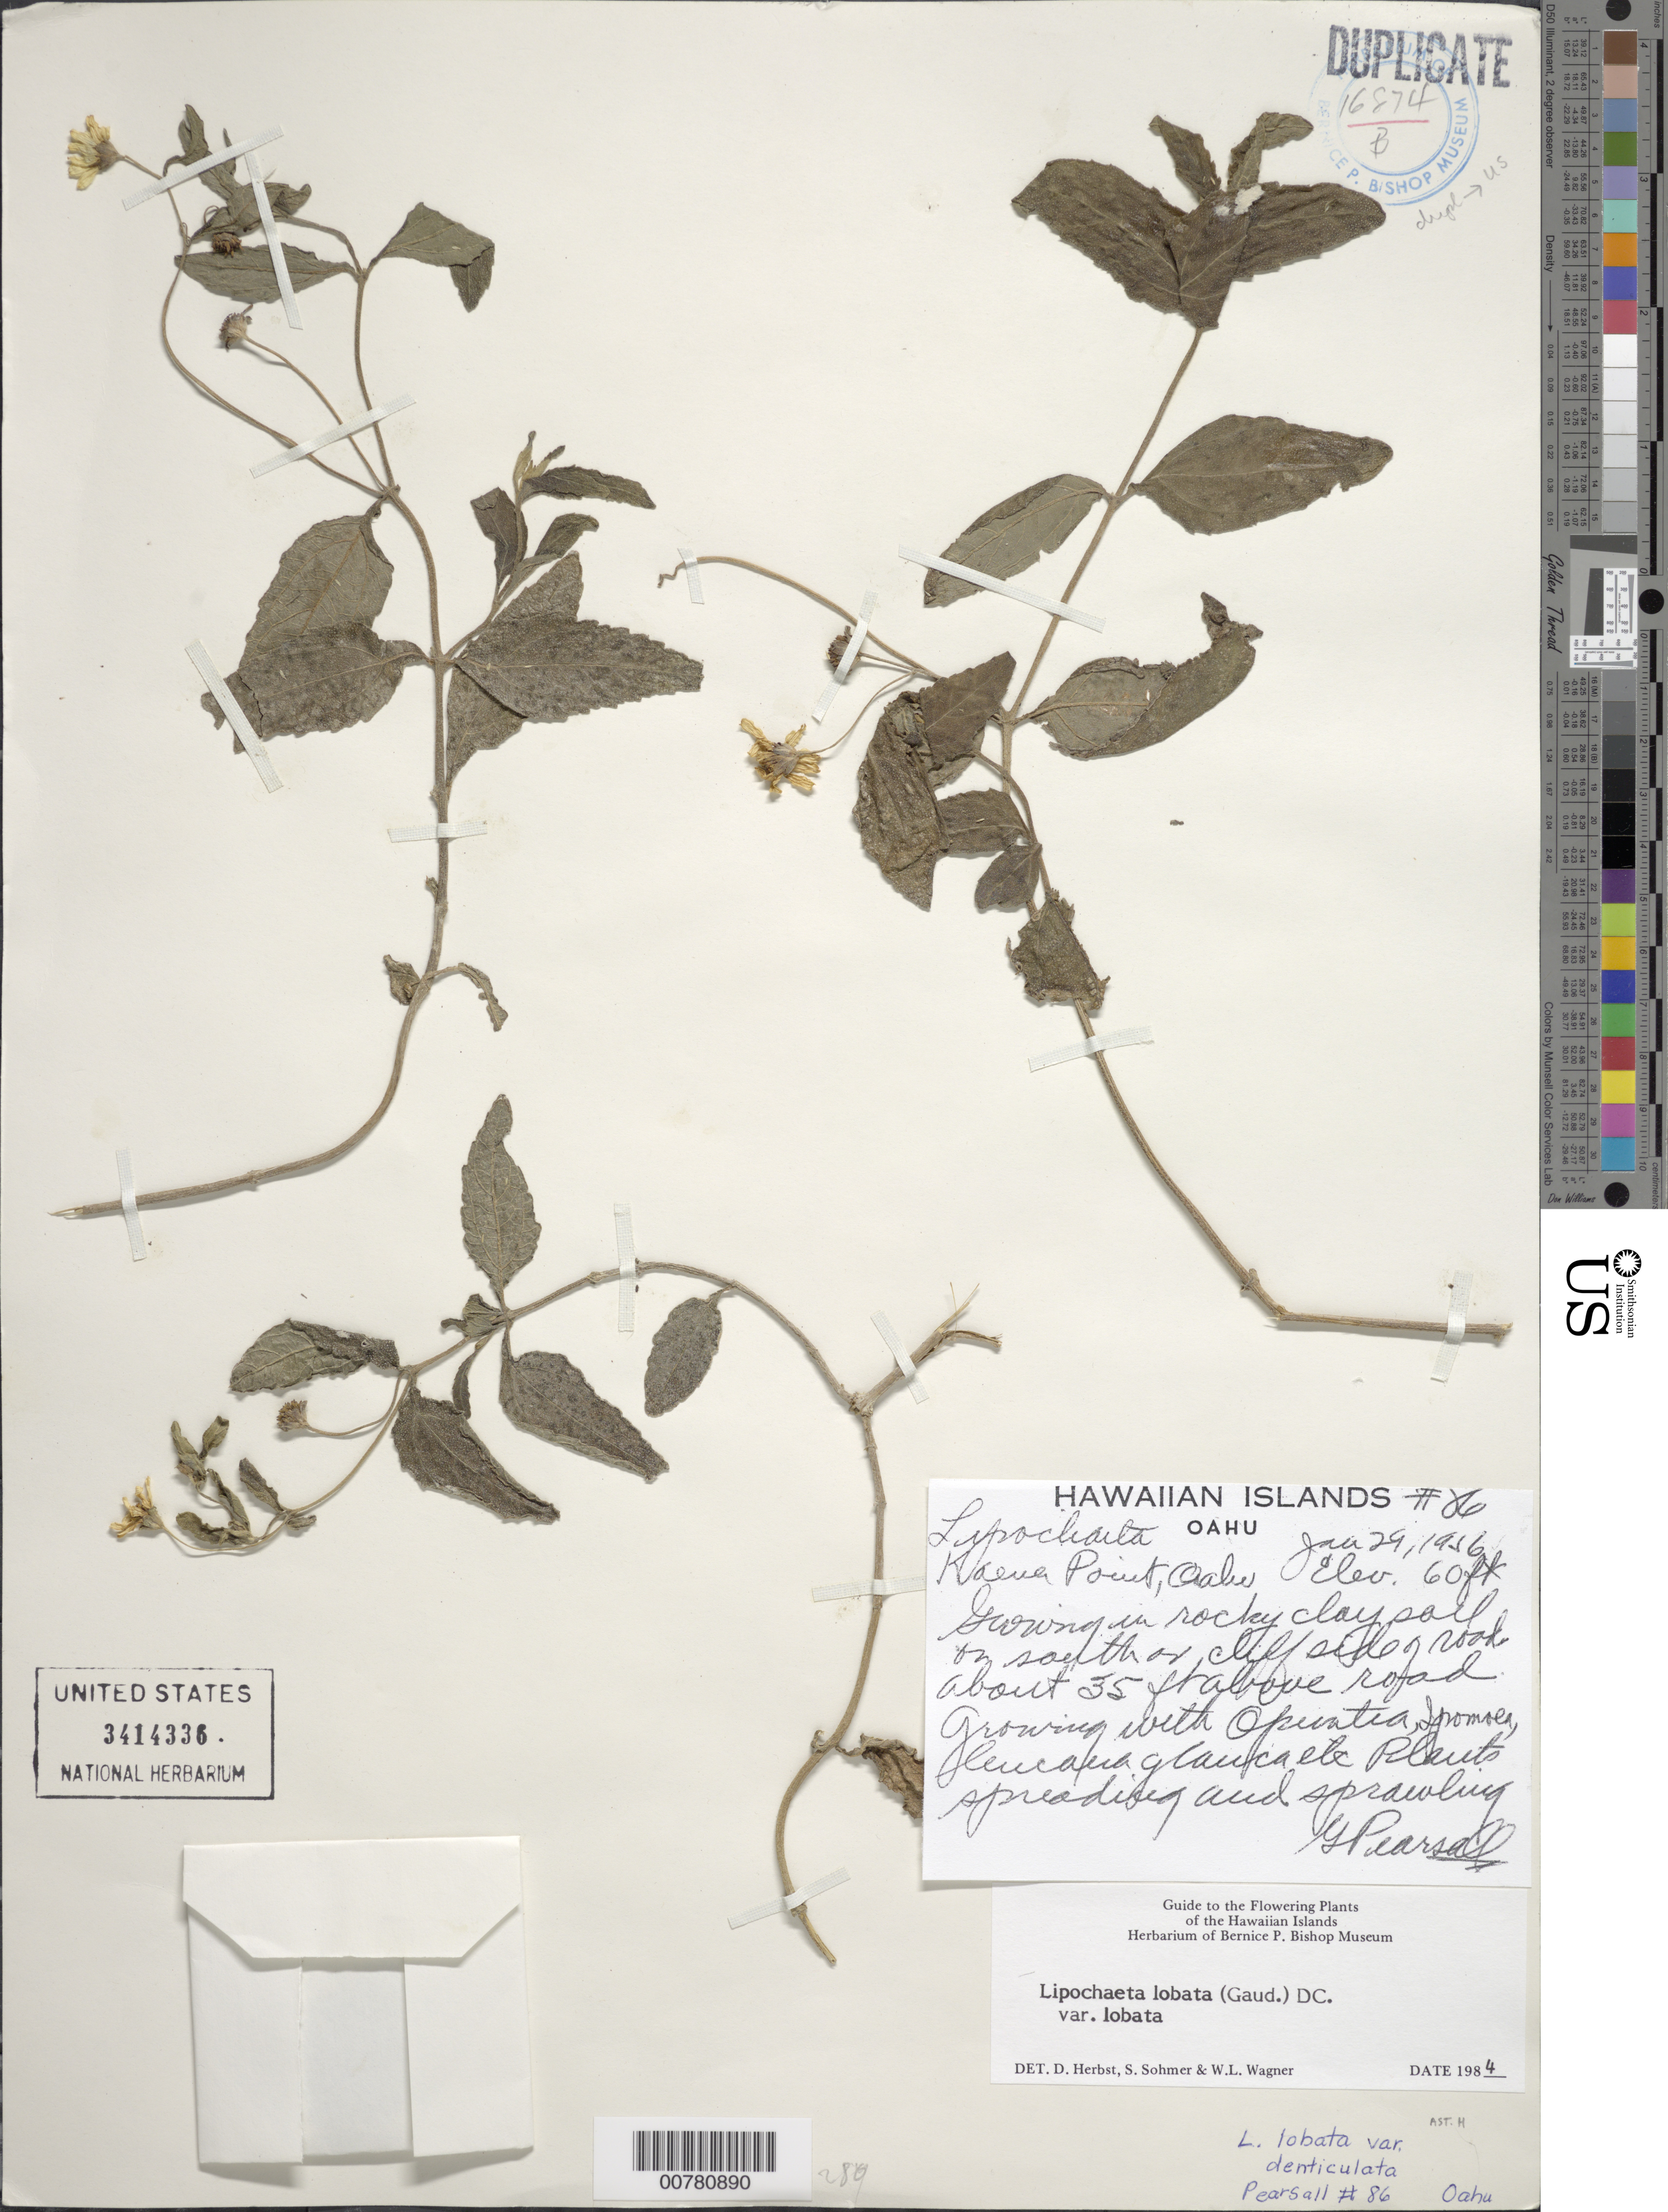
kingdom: Plantae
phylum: Tracheophyta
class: Magnoliopsida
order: Asterales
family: Asteraceae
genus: Lipochaeta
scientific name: Lipochaeta lobata var. lobata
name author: (Gaudich.) DC.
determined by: Wagner, W. L.; Herbst, D. R.; Sohmer, S. H.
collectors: G. Pearsall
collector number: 86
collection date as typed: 29 Jan 1956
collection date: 1956-01-29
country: United States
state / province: Hawaii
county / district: Honolulu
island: Oahu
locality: Kaena Pt.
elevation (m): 30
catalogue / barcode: US 3414336